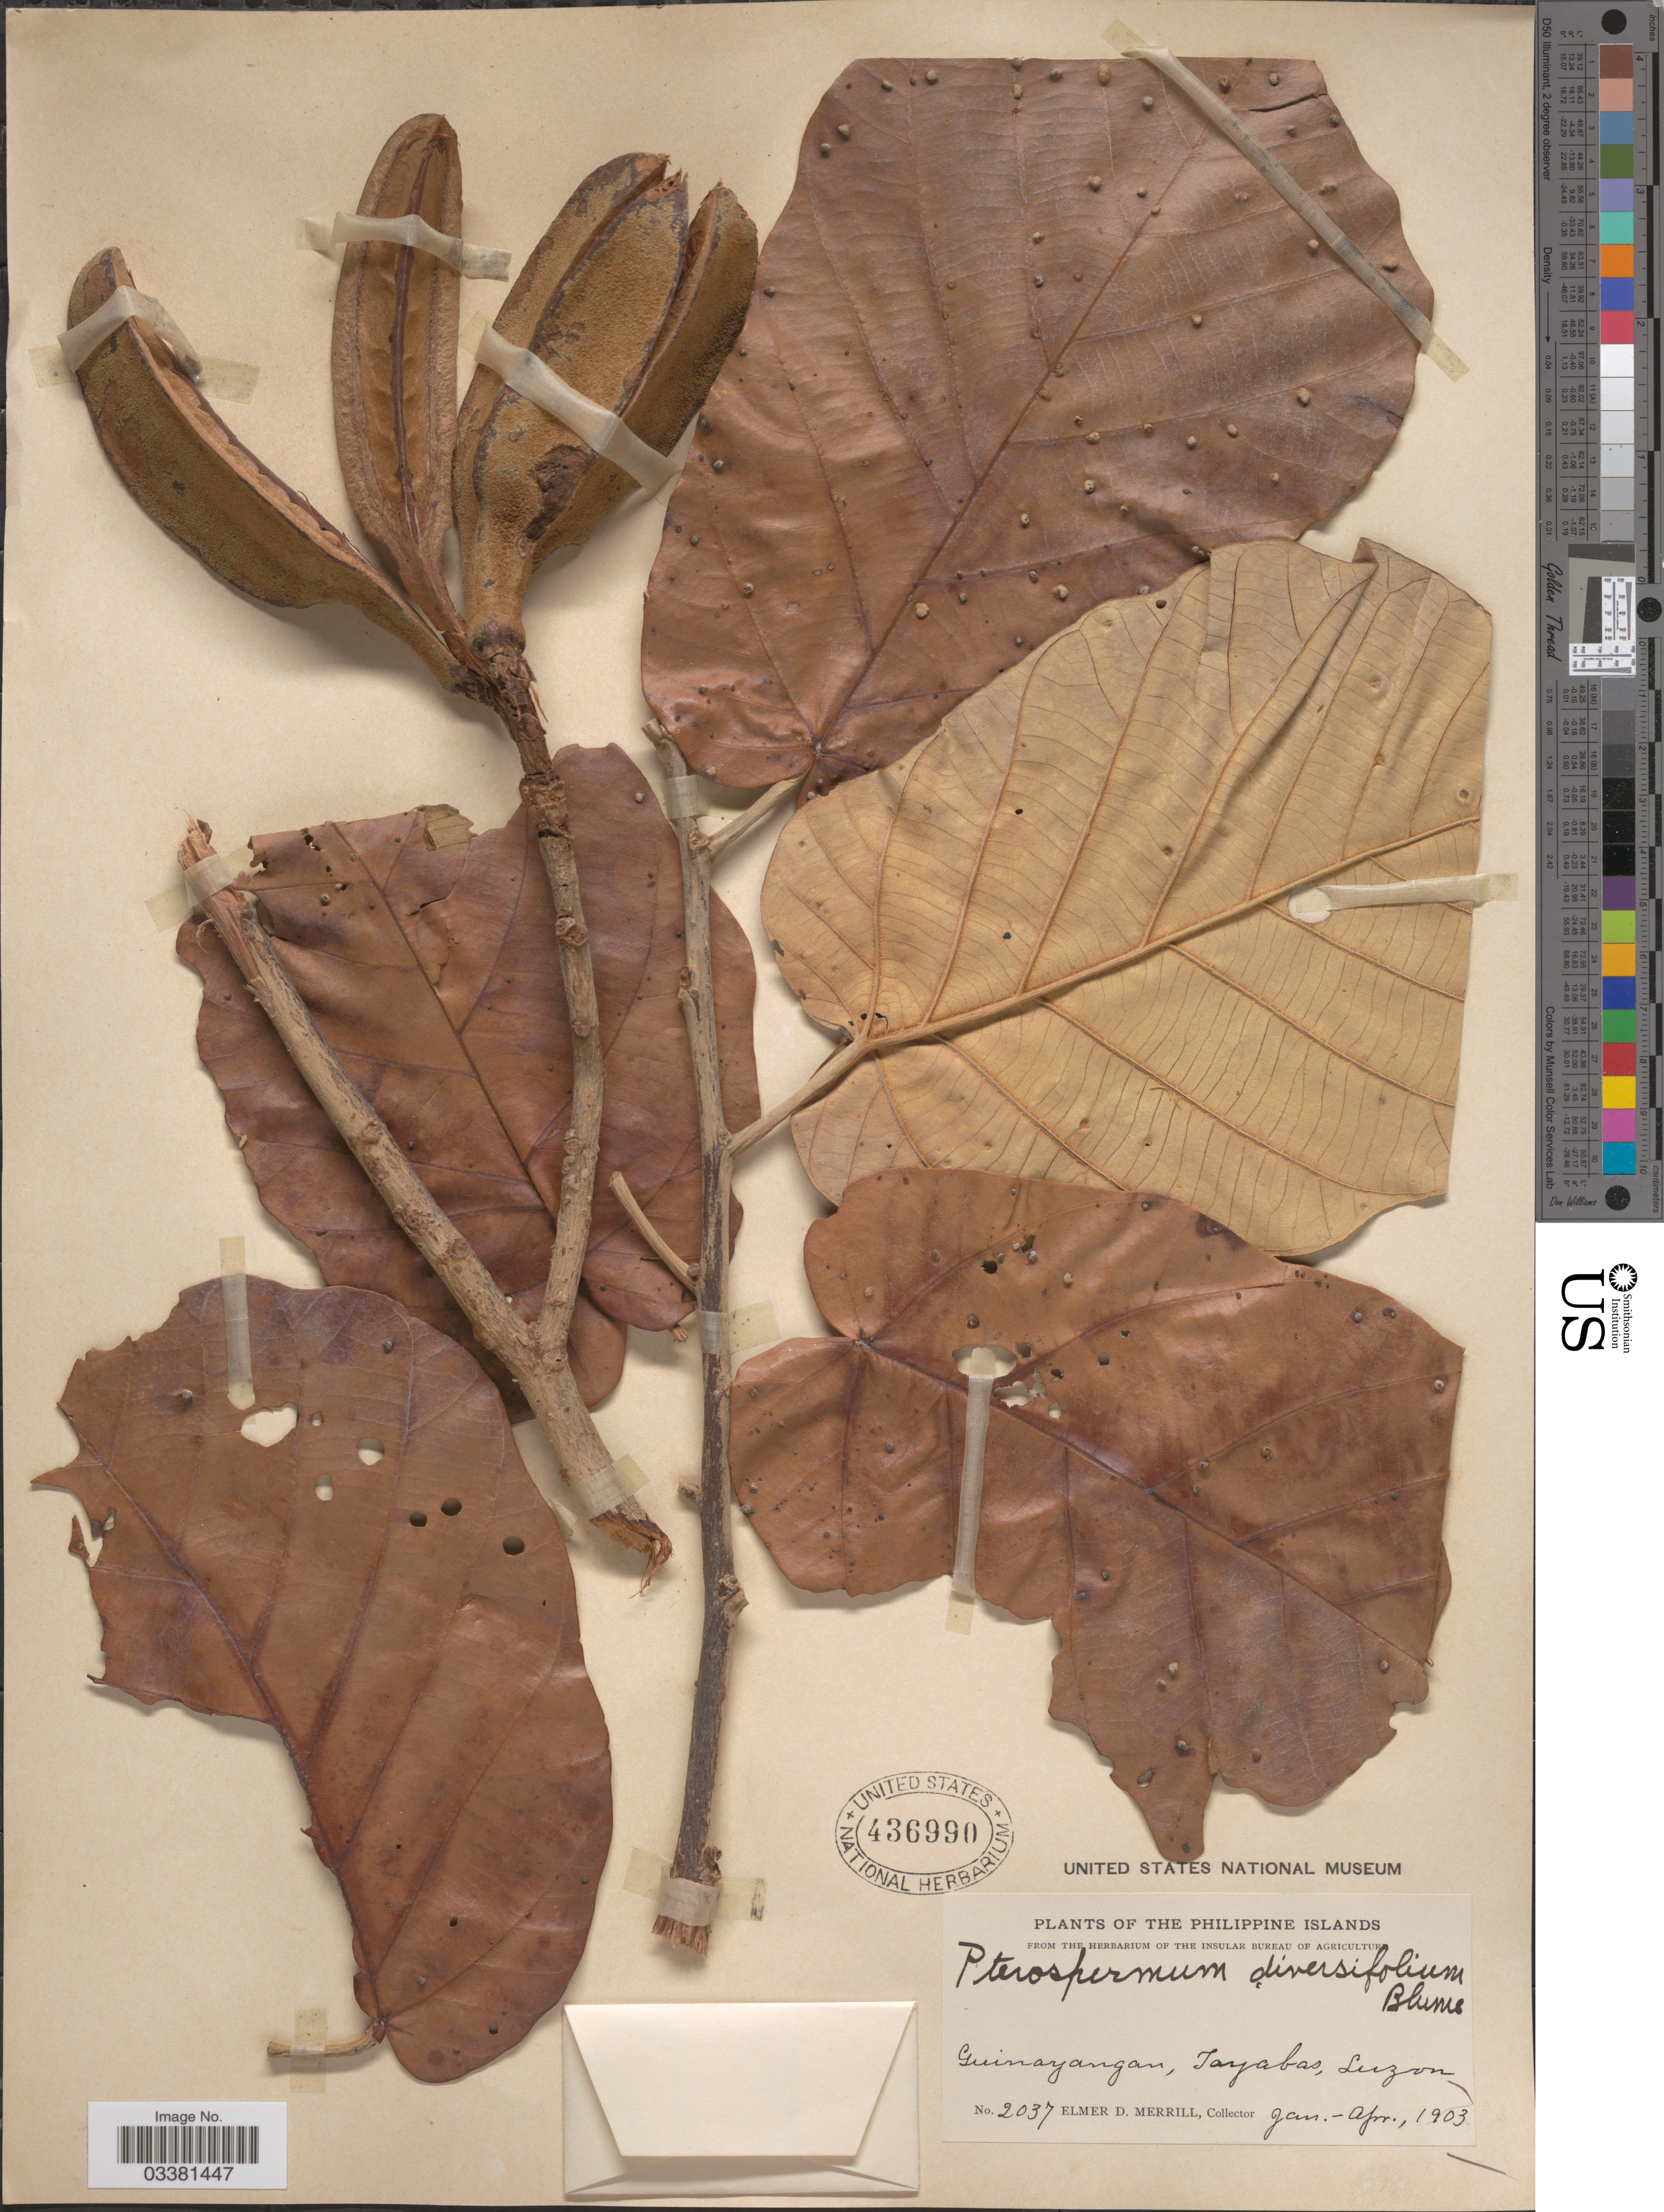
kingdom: Plantae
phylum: Tracheophyta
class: Magnoliopsida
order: Malvales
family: Malvaceae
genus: Pterospermum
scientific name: Pterospermum diversifolium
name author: Blume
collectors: E. D. Merrill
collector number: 2037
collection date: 1903-01/1903-04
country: Philippines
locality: Guinayangan, Tayabas, Luzon.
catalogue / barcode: US 436990